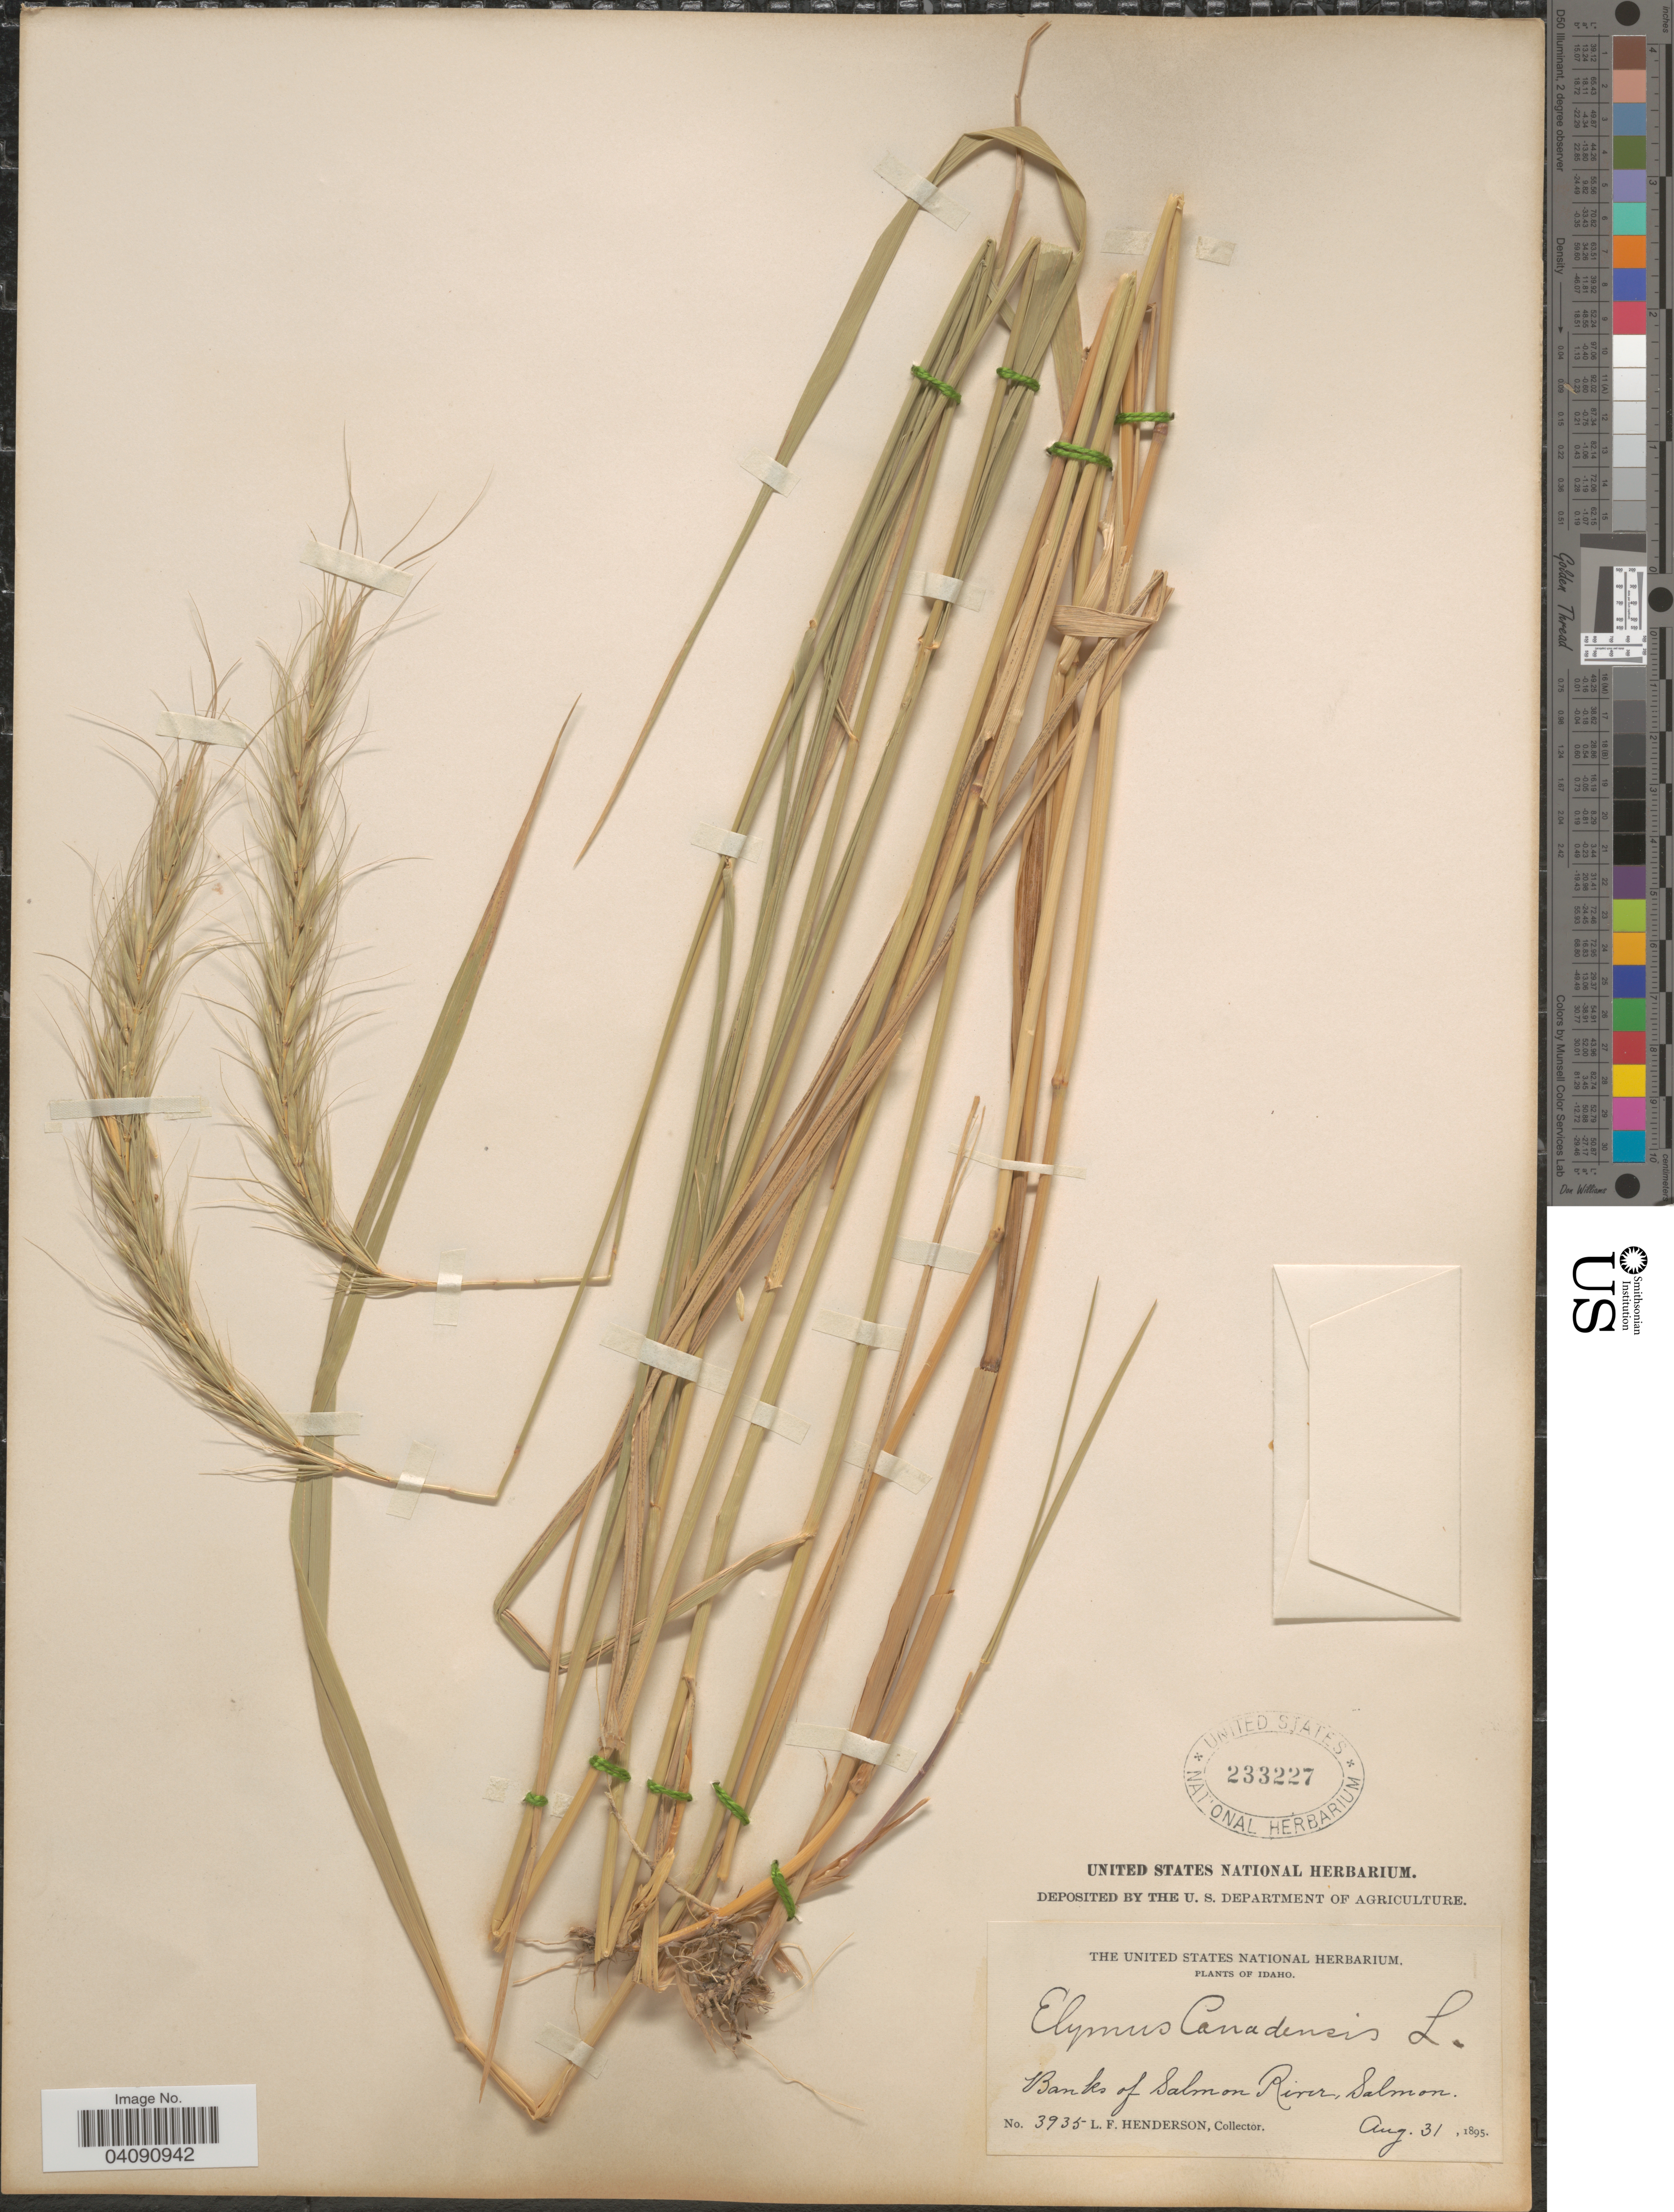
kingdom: Plantae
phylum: Tracheophyta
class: Liliopsida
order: Poales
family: Poaceae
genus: Elymus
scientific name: Elymus canadensis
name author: L.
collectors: L. Henderson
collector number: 3935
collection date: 1895-08-31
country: United States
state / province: Idaho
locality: Banks of Salmon River, Salmon.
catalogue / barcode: US 233227